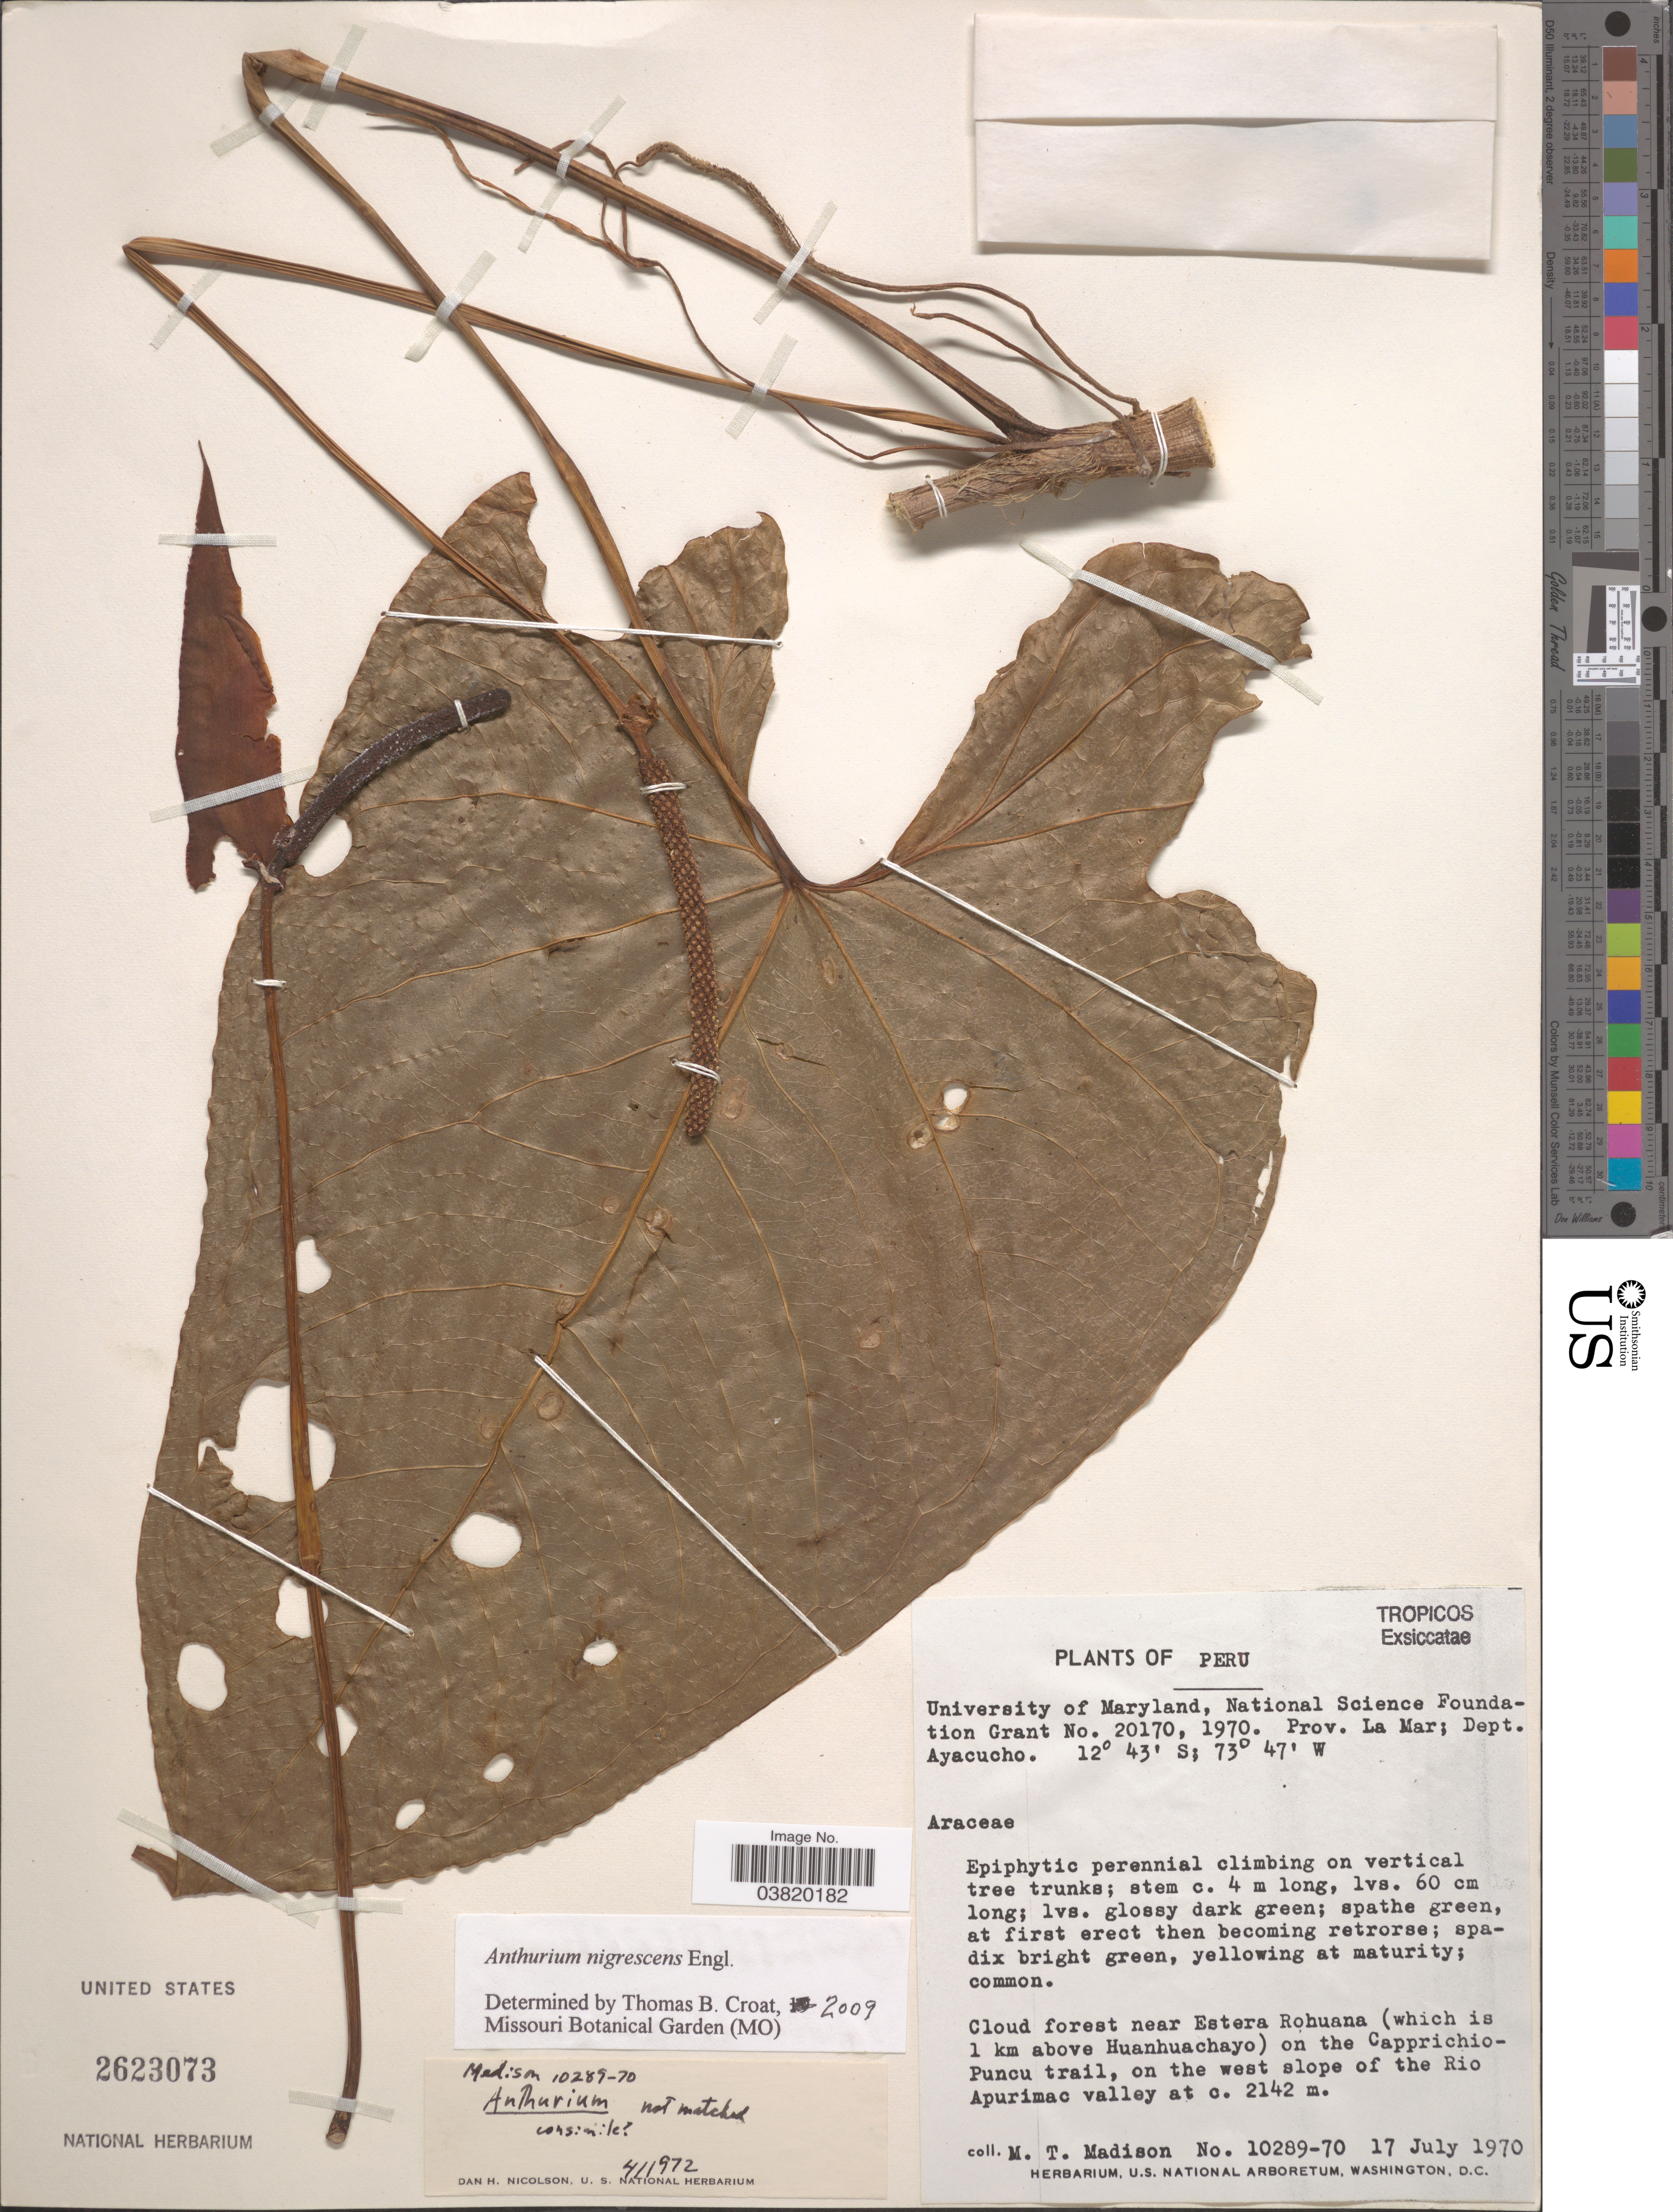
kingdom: Plantae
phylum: Tracheophyta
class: Liliopsida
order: Alismatales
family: Araceae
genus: Anthurium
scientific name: Anthurium nigrescens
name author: Engl.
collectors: M. T. Madison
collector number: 10289-70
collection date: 1970-07-17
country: Peru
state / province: Ayacucho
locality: Prov. La Mar; Dept. Ayacucho. Cloud forest near Estera Rohuana (which is 1 km above Huanhuachayo) on the Capprichio-Puncu trail, on the west slope of the Rio Apurimac valley.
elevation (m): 2142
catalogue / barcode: US 2623073